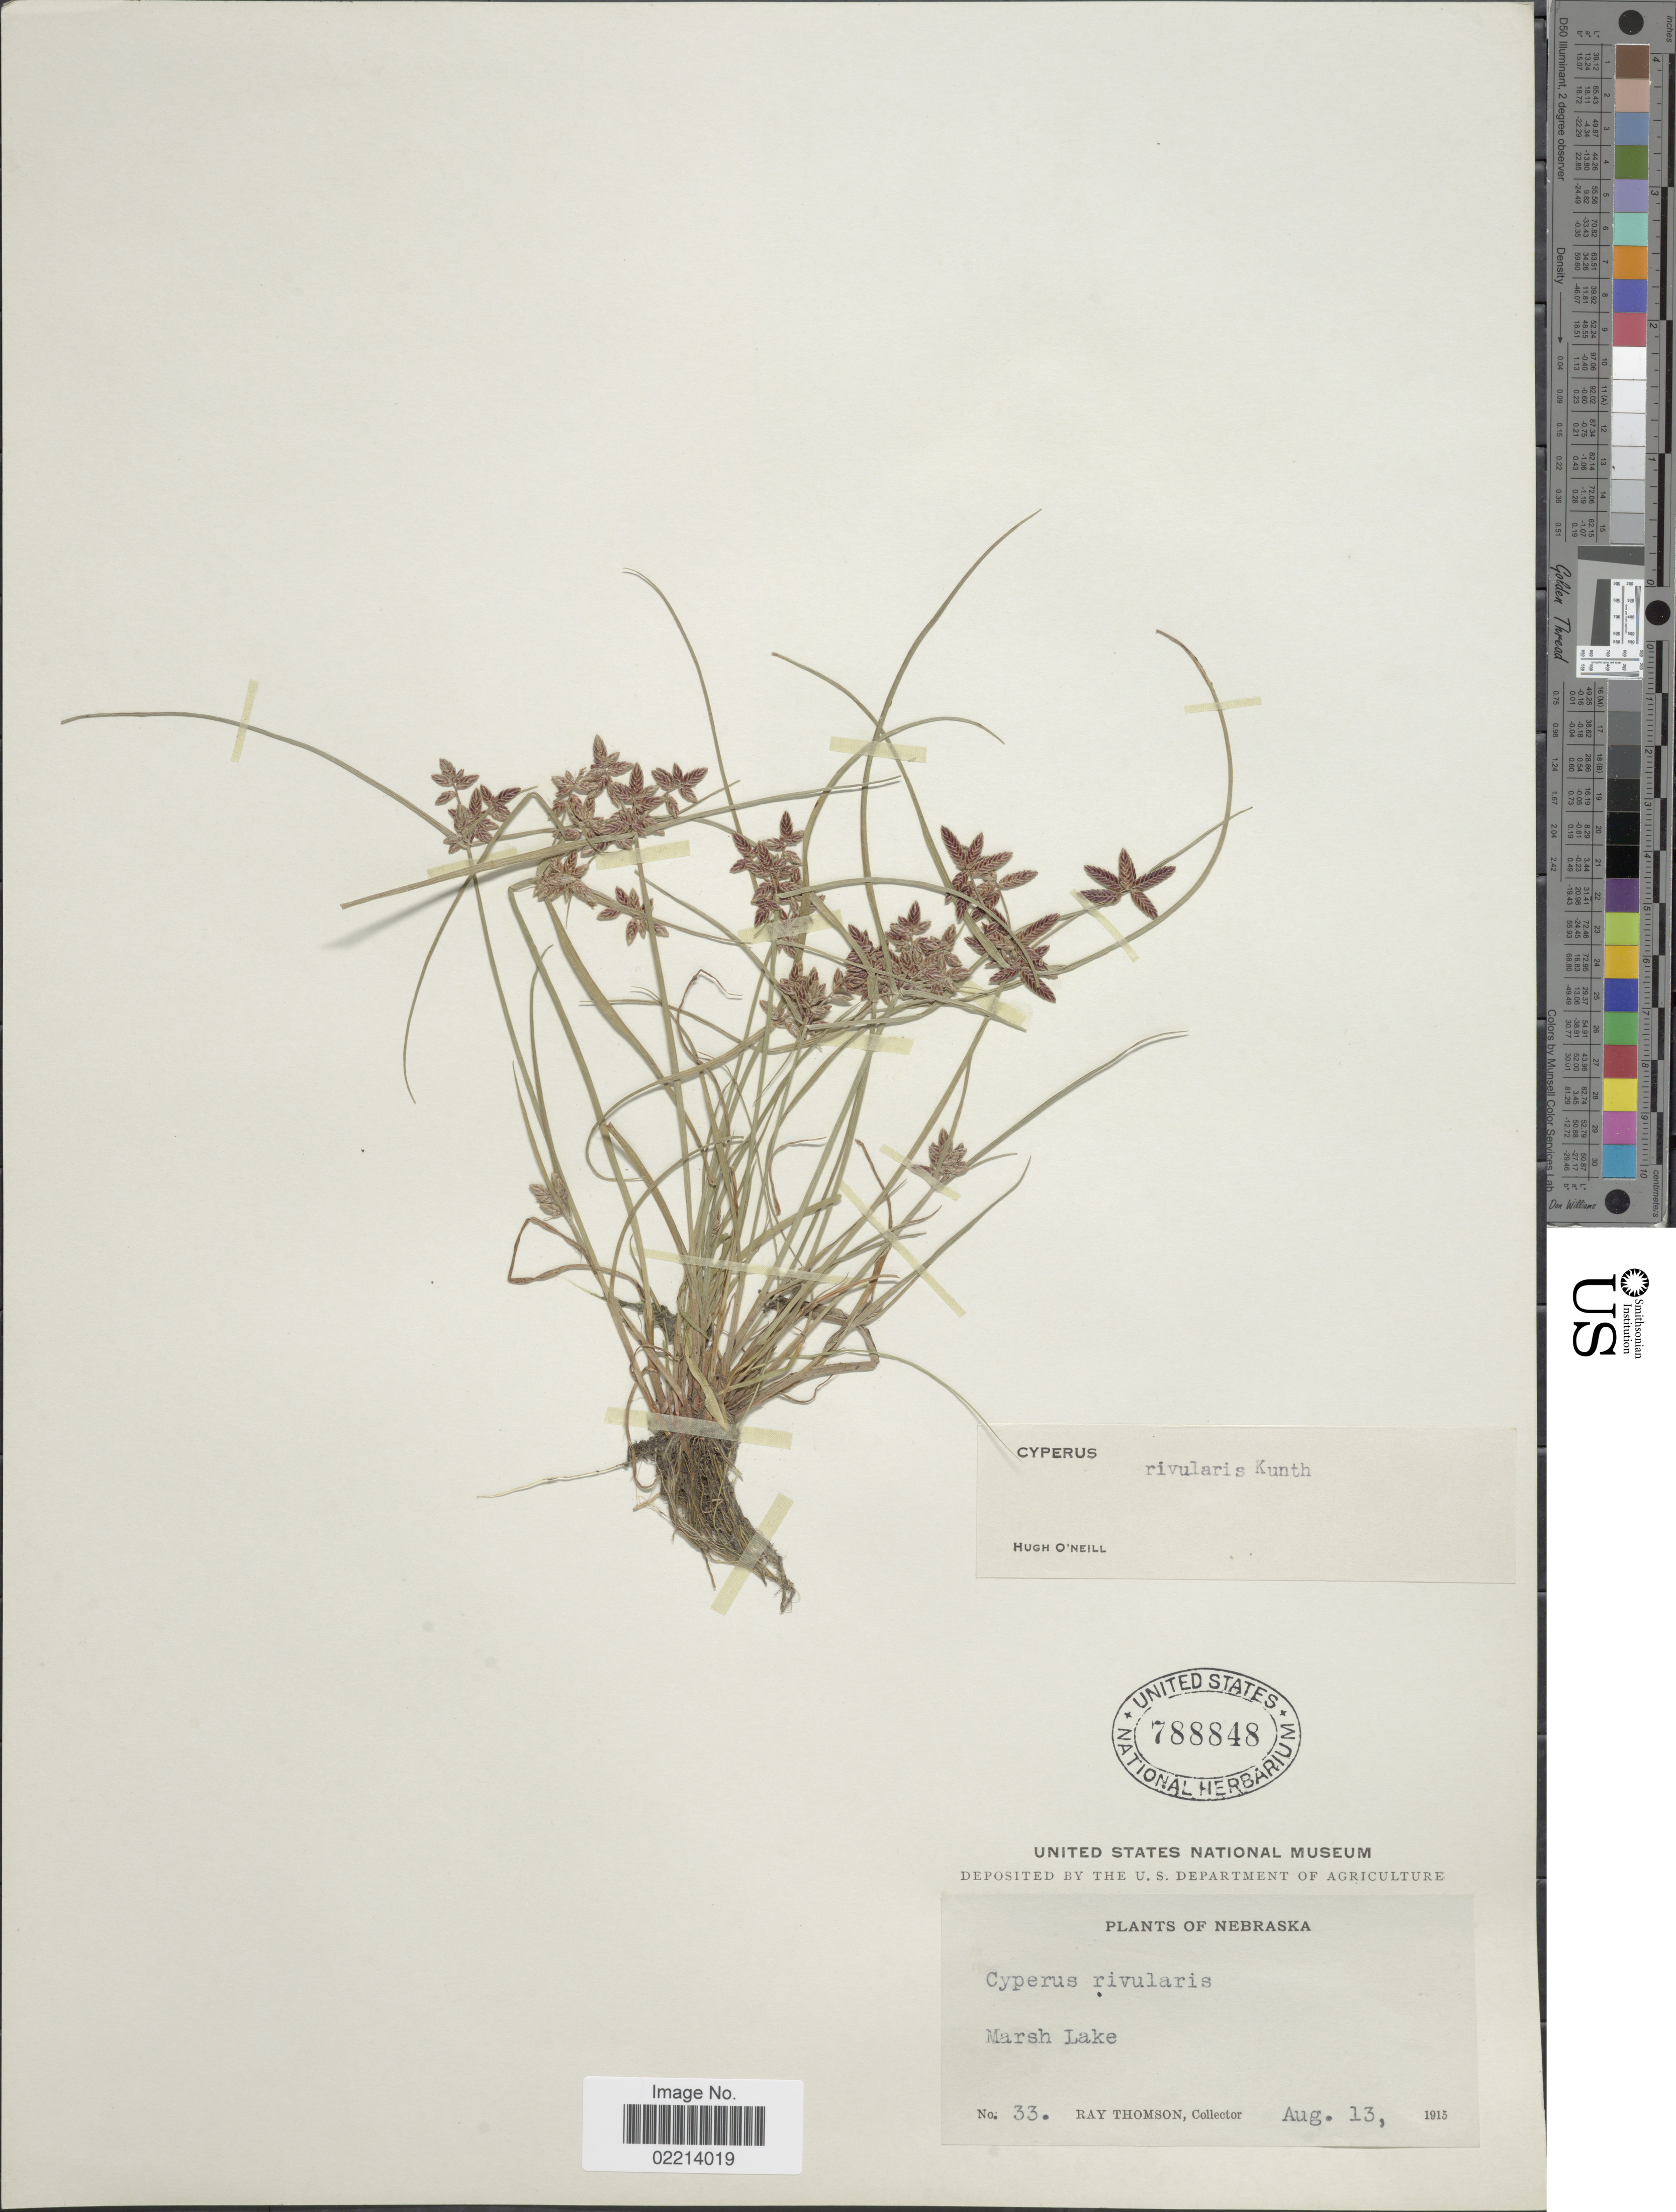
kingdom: Plantae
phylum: Tracheophyta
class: Liliopsida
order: Poales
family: Cyperaceae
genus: Cyperus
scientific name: Cyperus bipartitus Torr.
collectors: R. Thomson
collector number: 33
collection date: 1915-08-13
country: United States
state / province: Nebraska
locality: Marsh Lake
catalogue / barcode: US 788848